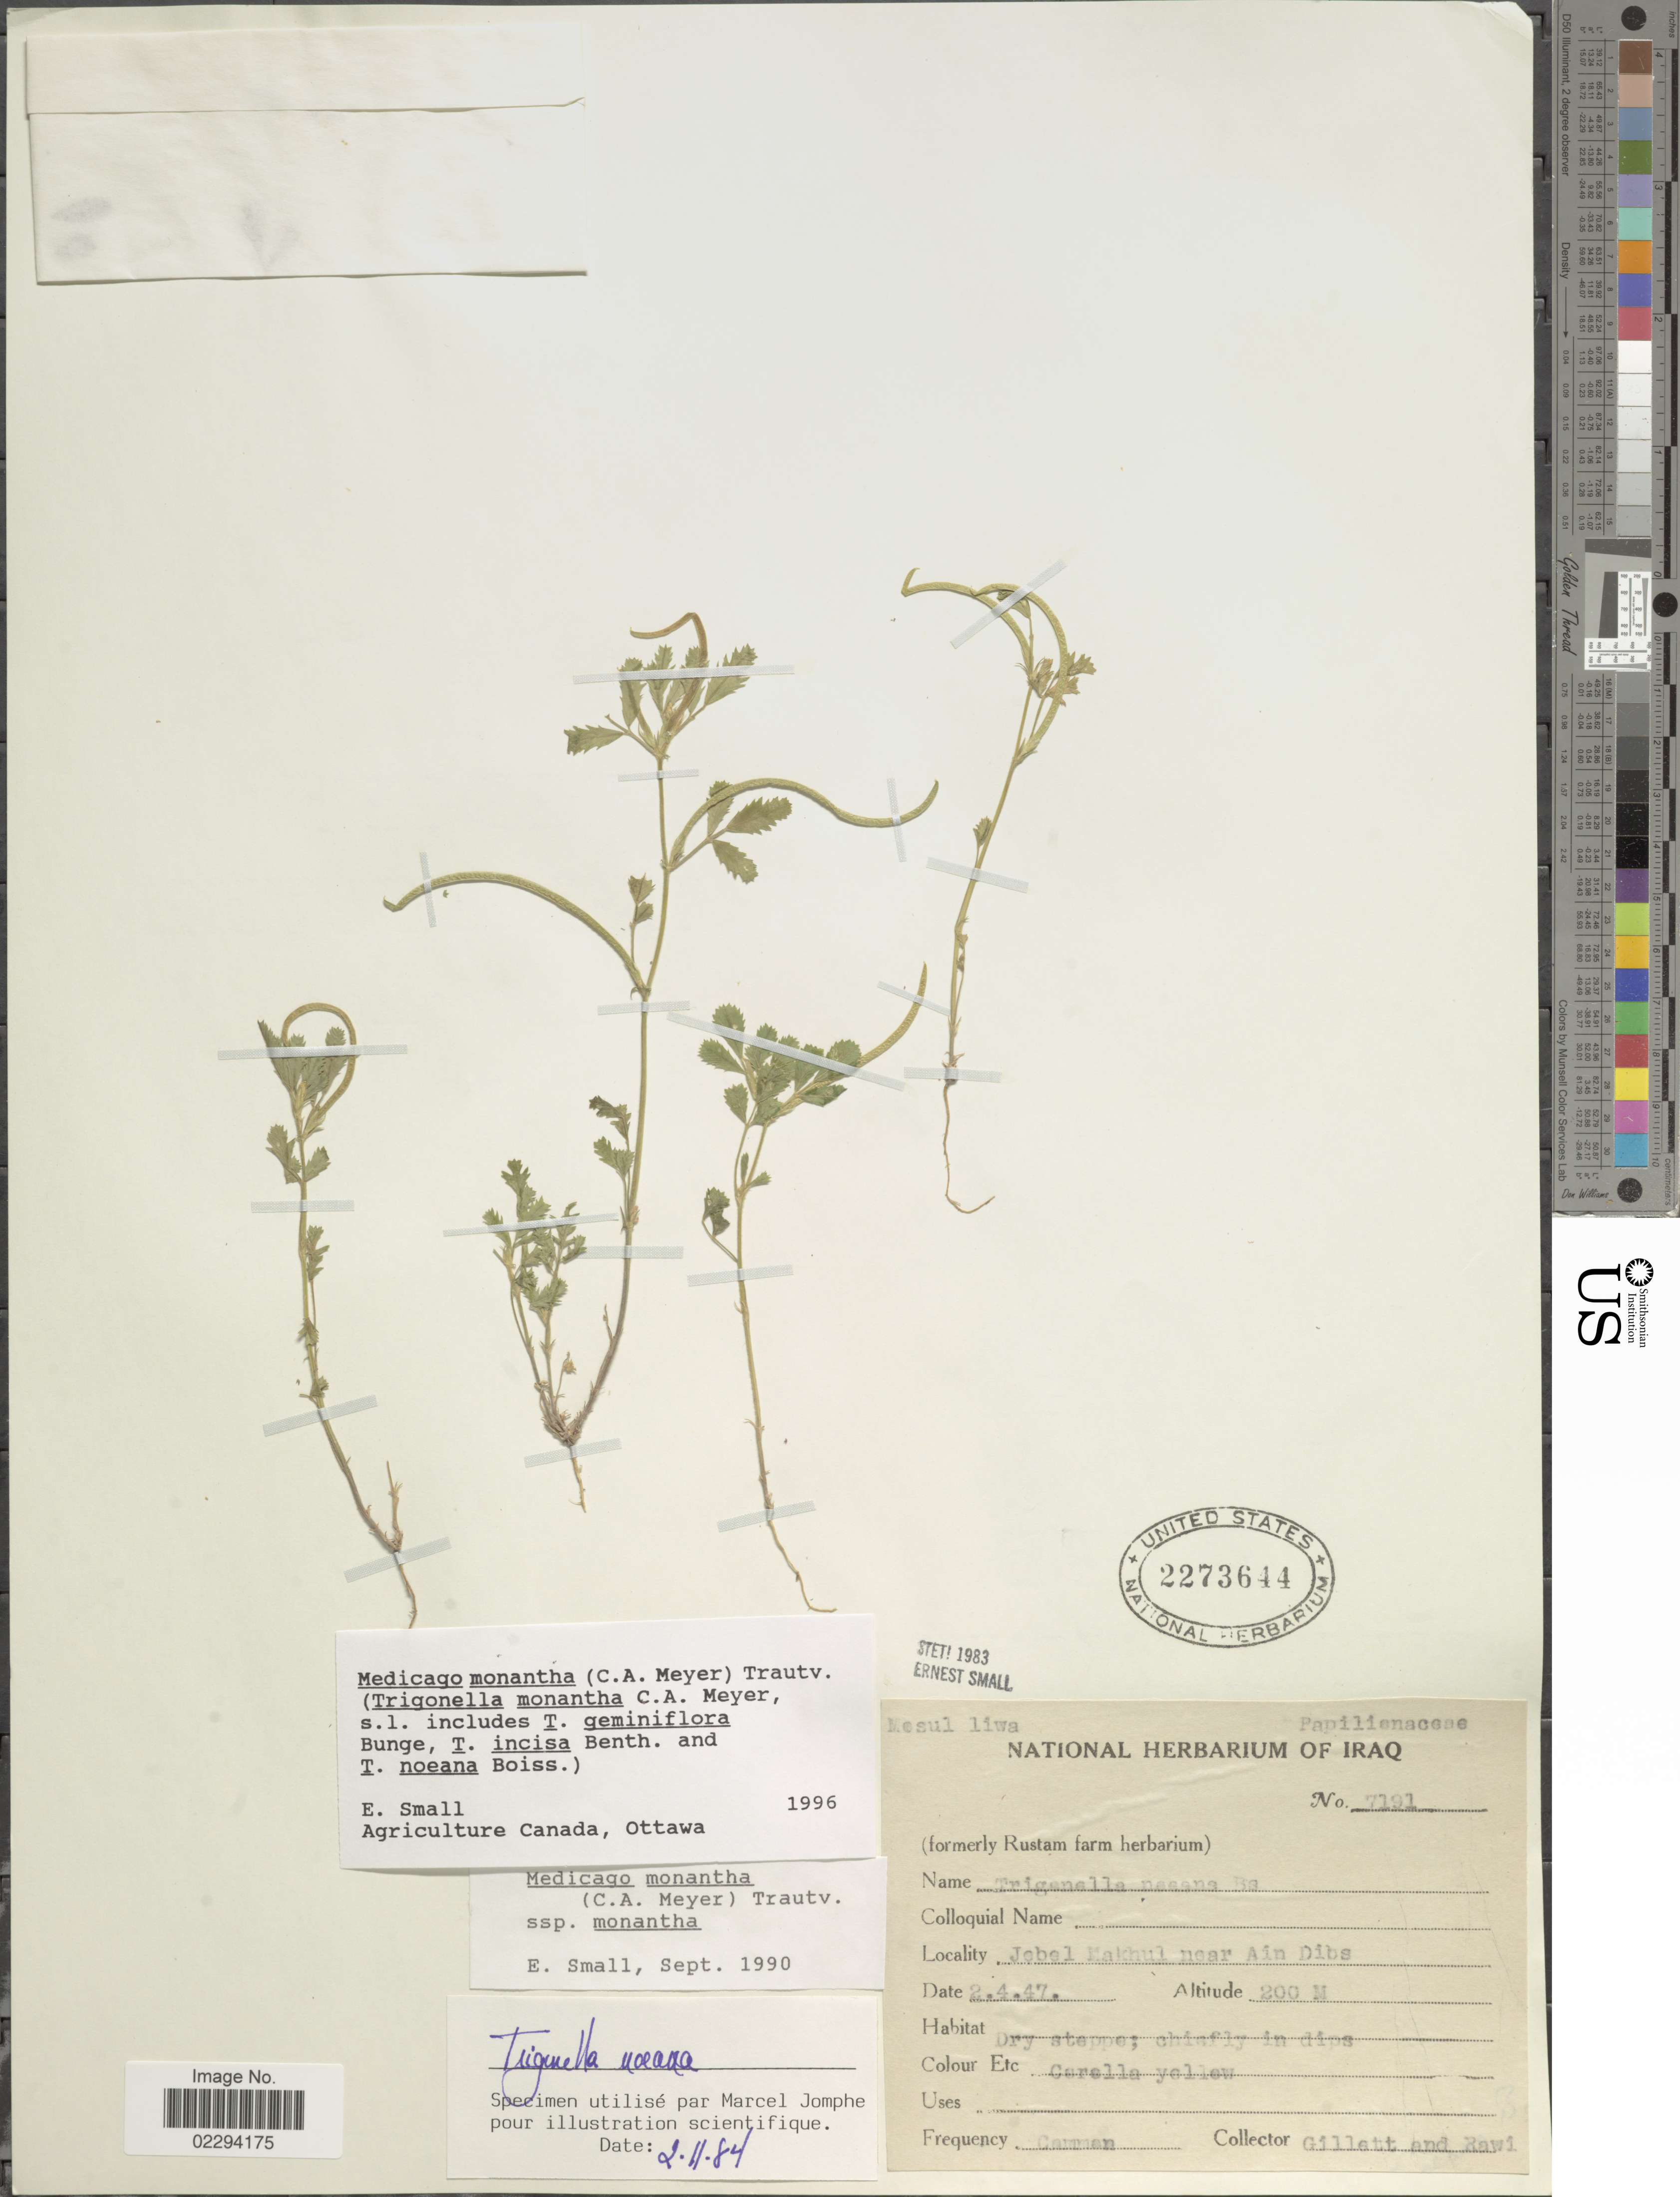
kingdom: Plantae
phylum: Tracheophyta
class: Magnoliopsida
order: Fabales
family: Fabaceae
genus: Medicago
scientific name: Medicago monantha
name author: (C.A. Mey.) Trautv.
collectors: Gillett, -- & -. Rawi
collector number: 7191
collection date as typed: Transcribed d/m/y: 2/4/47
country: Iraq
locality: Jebel Makhul near Ain Dibs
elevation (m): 200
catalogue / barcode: US 2273644